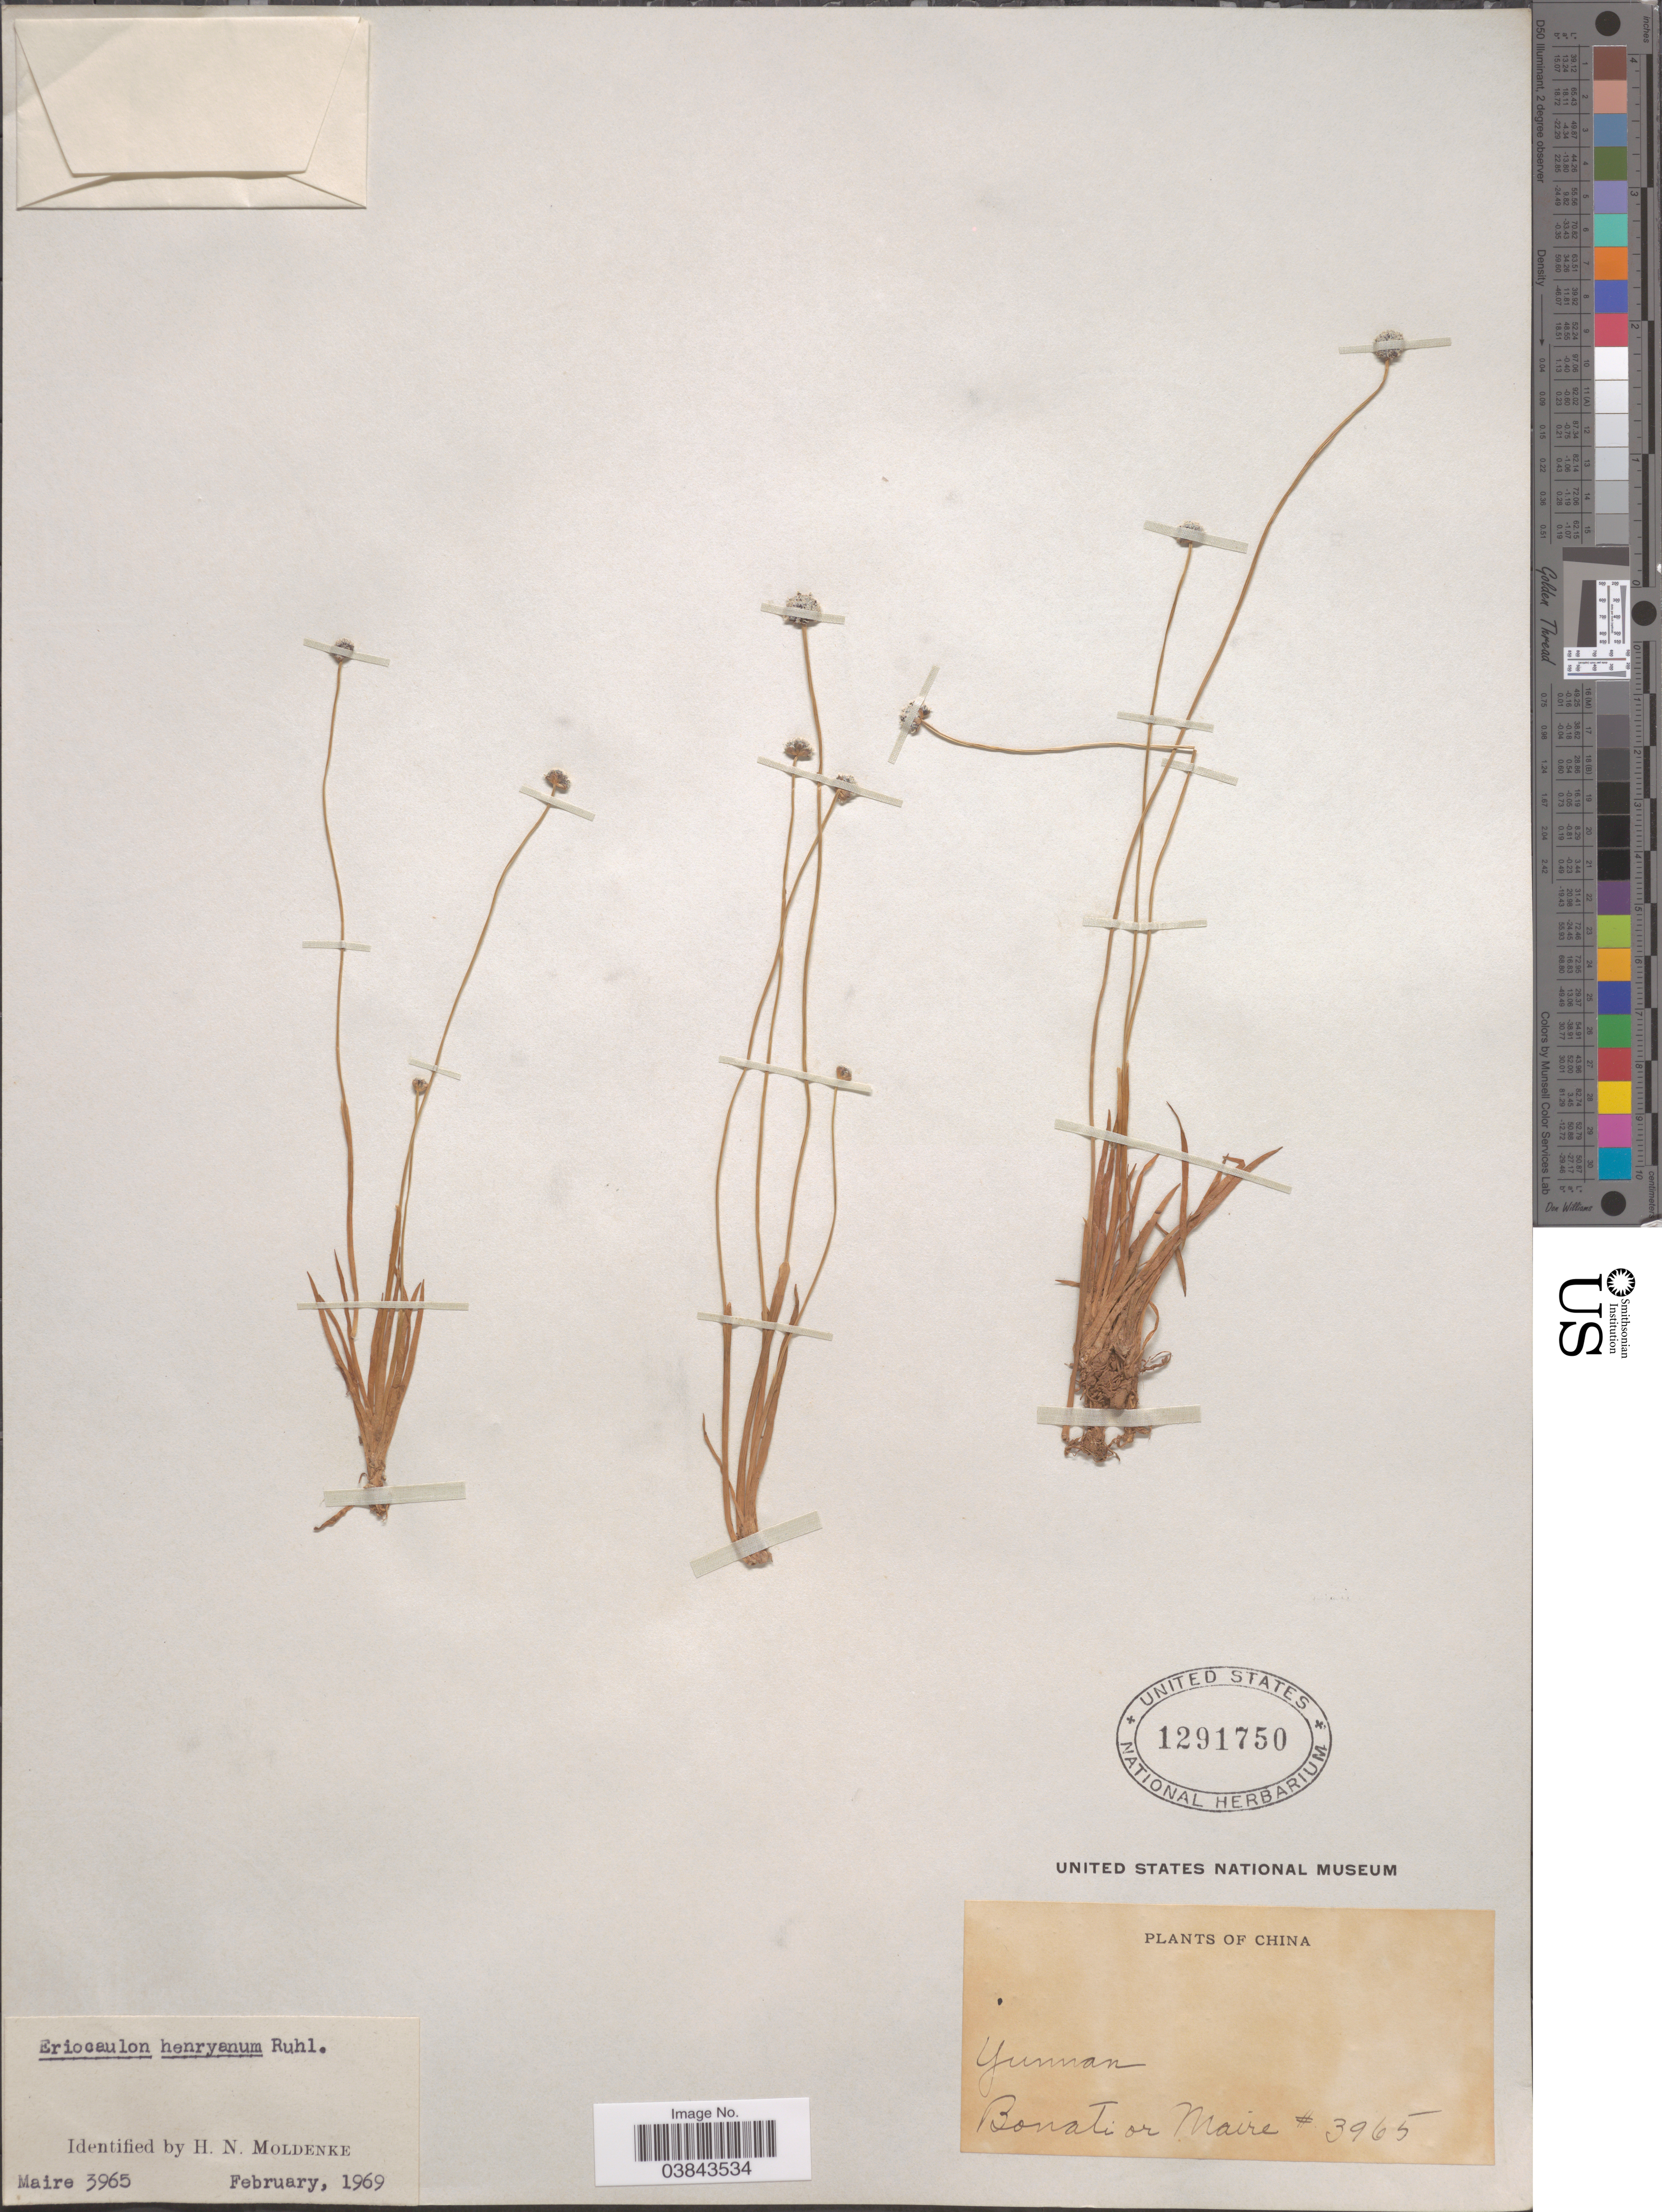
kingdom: Plantae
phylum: Tracheophyta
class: Liliopsida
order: Poales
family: Eriocaulaceae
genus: Eriocaulon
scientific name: Eriocaulon henryanum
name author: Ruhland in Engl.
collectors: -. Bonati & Maire, --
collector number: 3965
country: China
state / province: Yunnan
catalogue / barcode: US 1291750